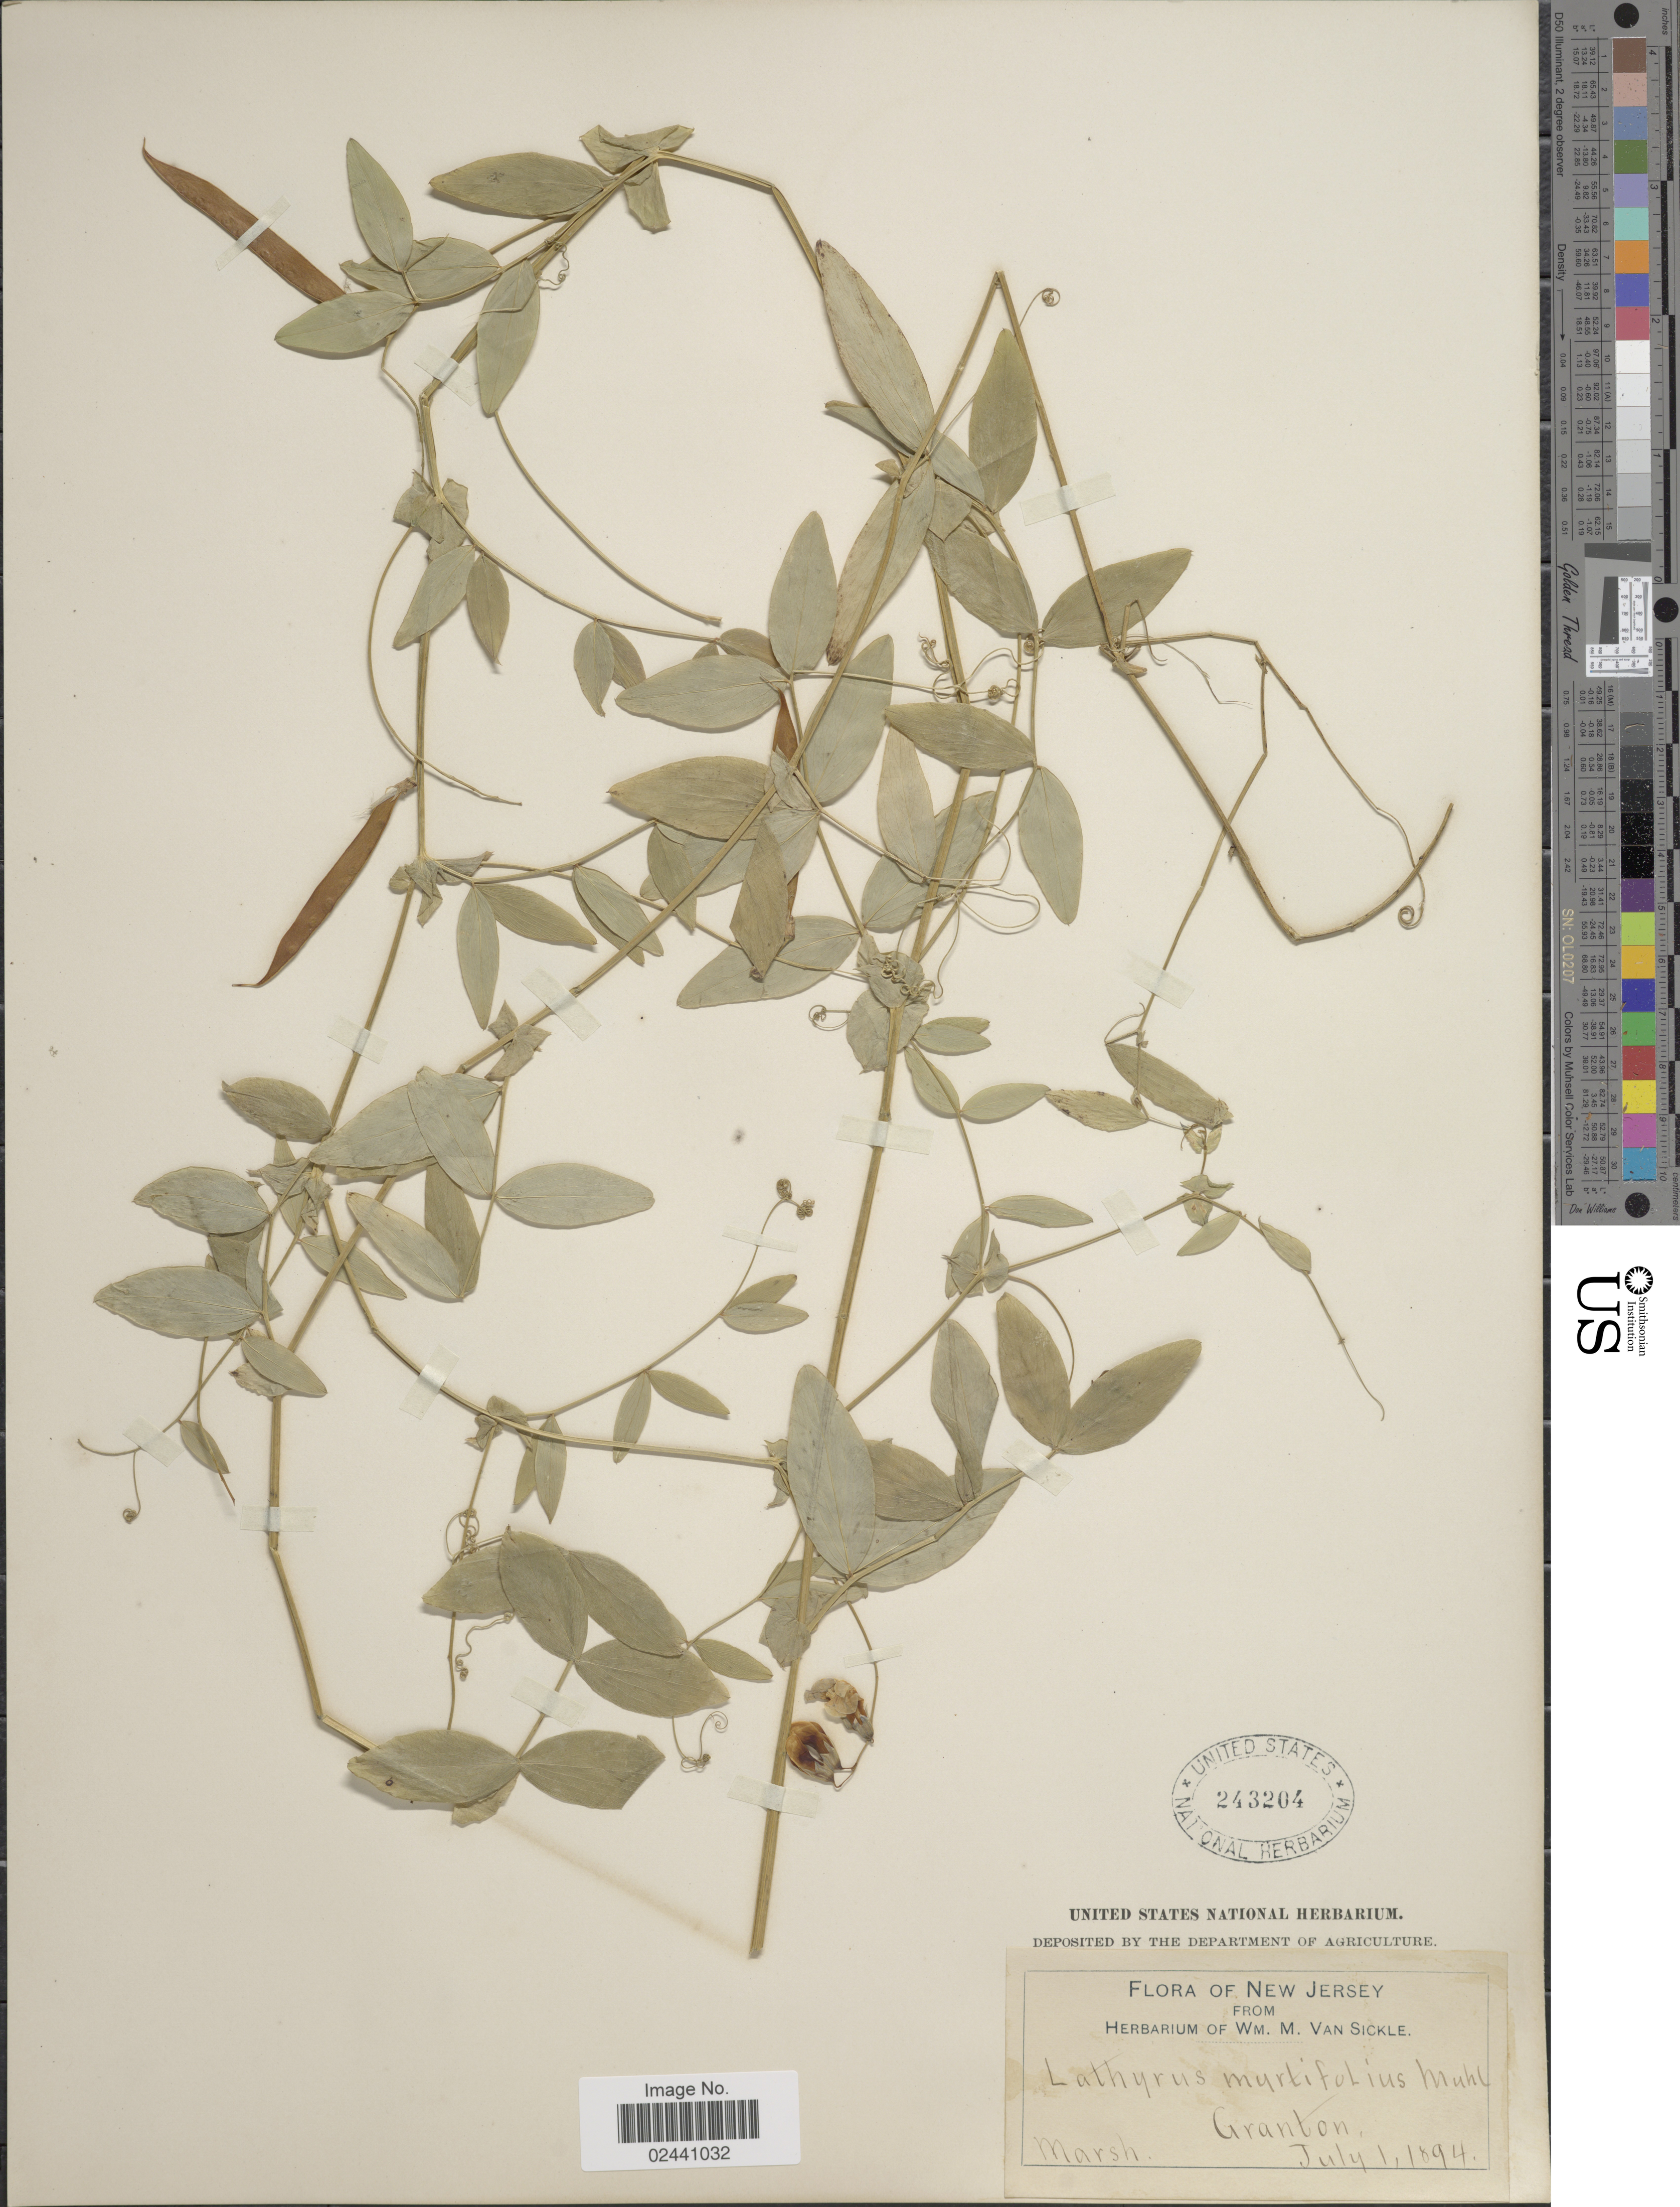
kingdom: Plantae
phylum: Tracheophyta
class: Magnoliopsida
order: Fabales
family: Fabaceae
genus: Lathyrus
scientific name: Lathyrus myrtifolius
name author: Willd.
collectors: W. M. Van Sickle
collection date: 1894-07-01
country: United States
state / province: New Jersey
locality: Granton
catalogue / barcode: US 243204